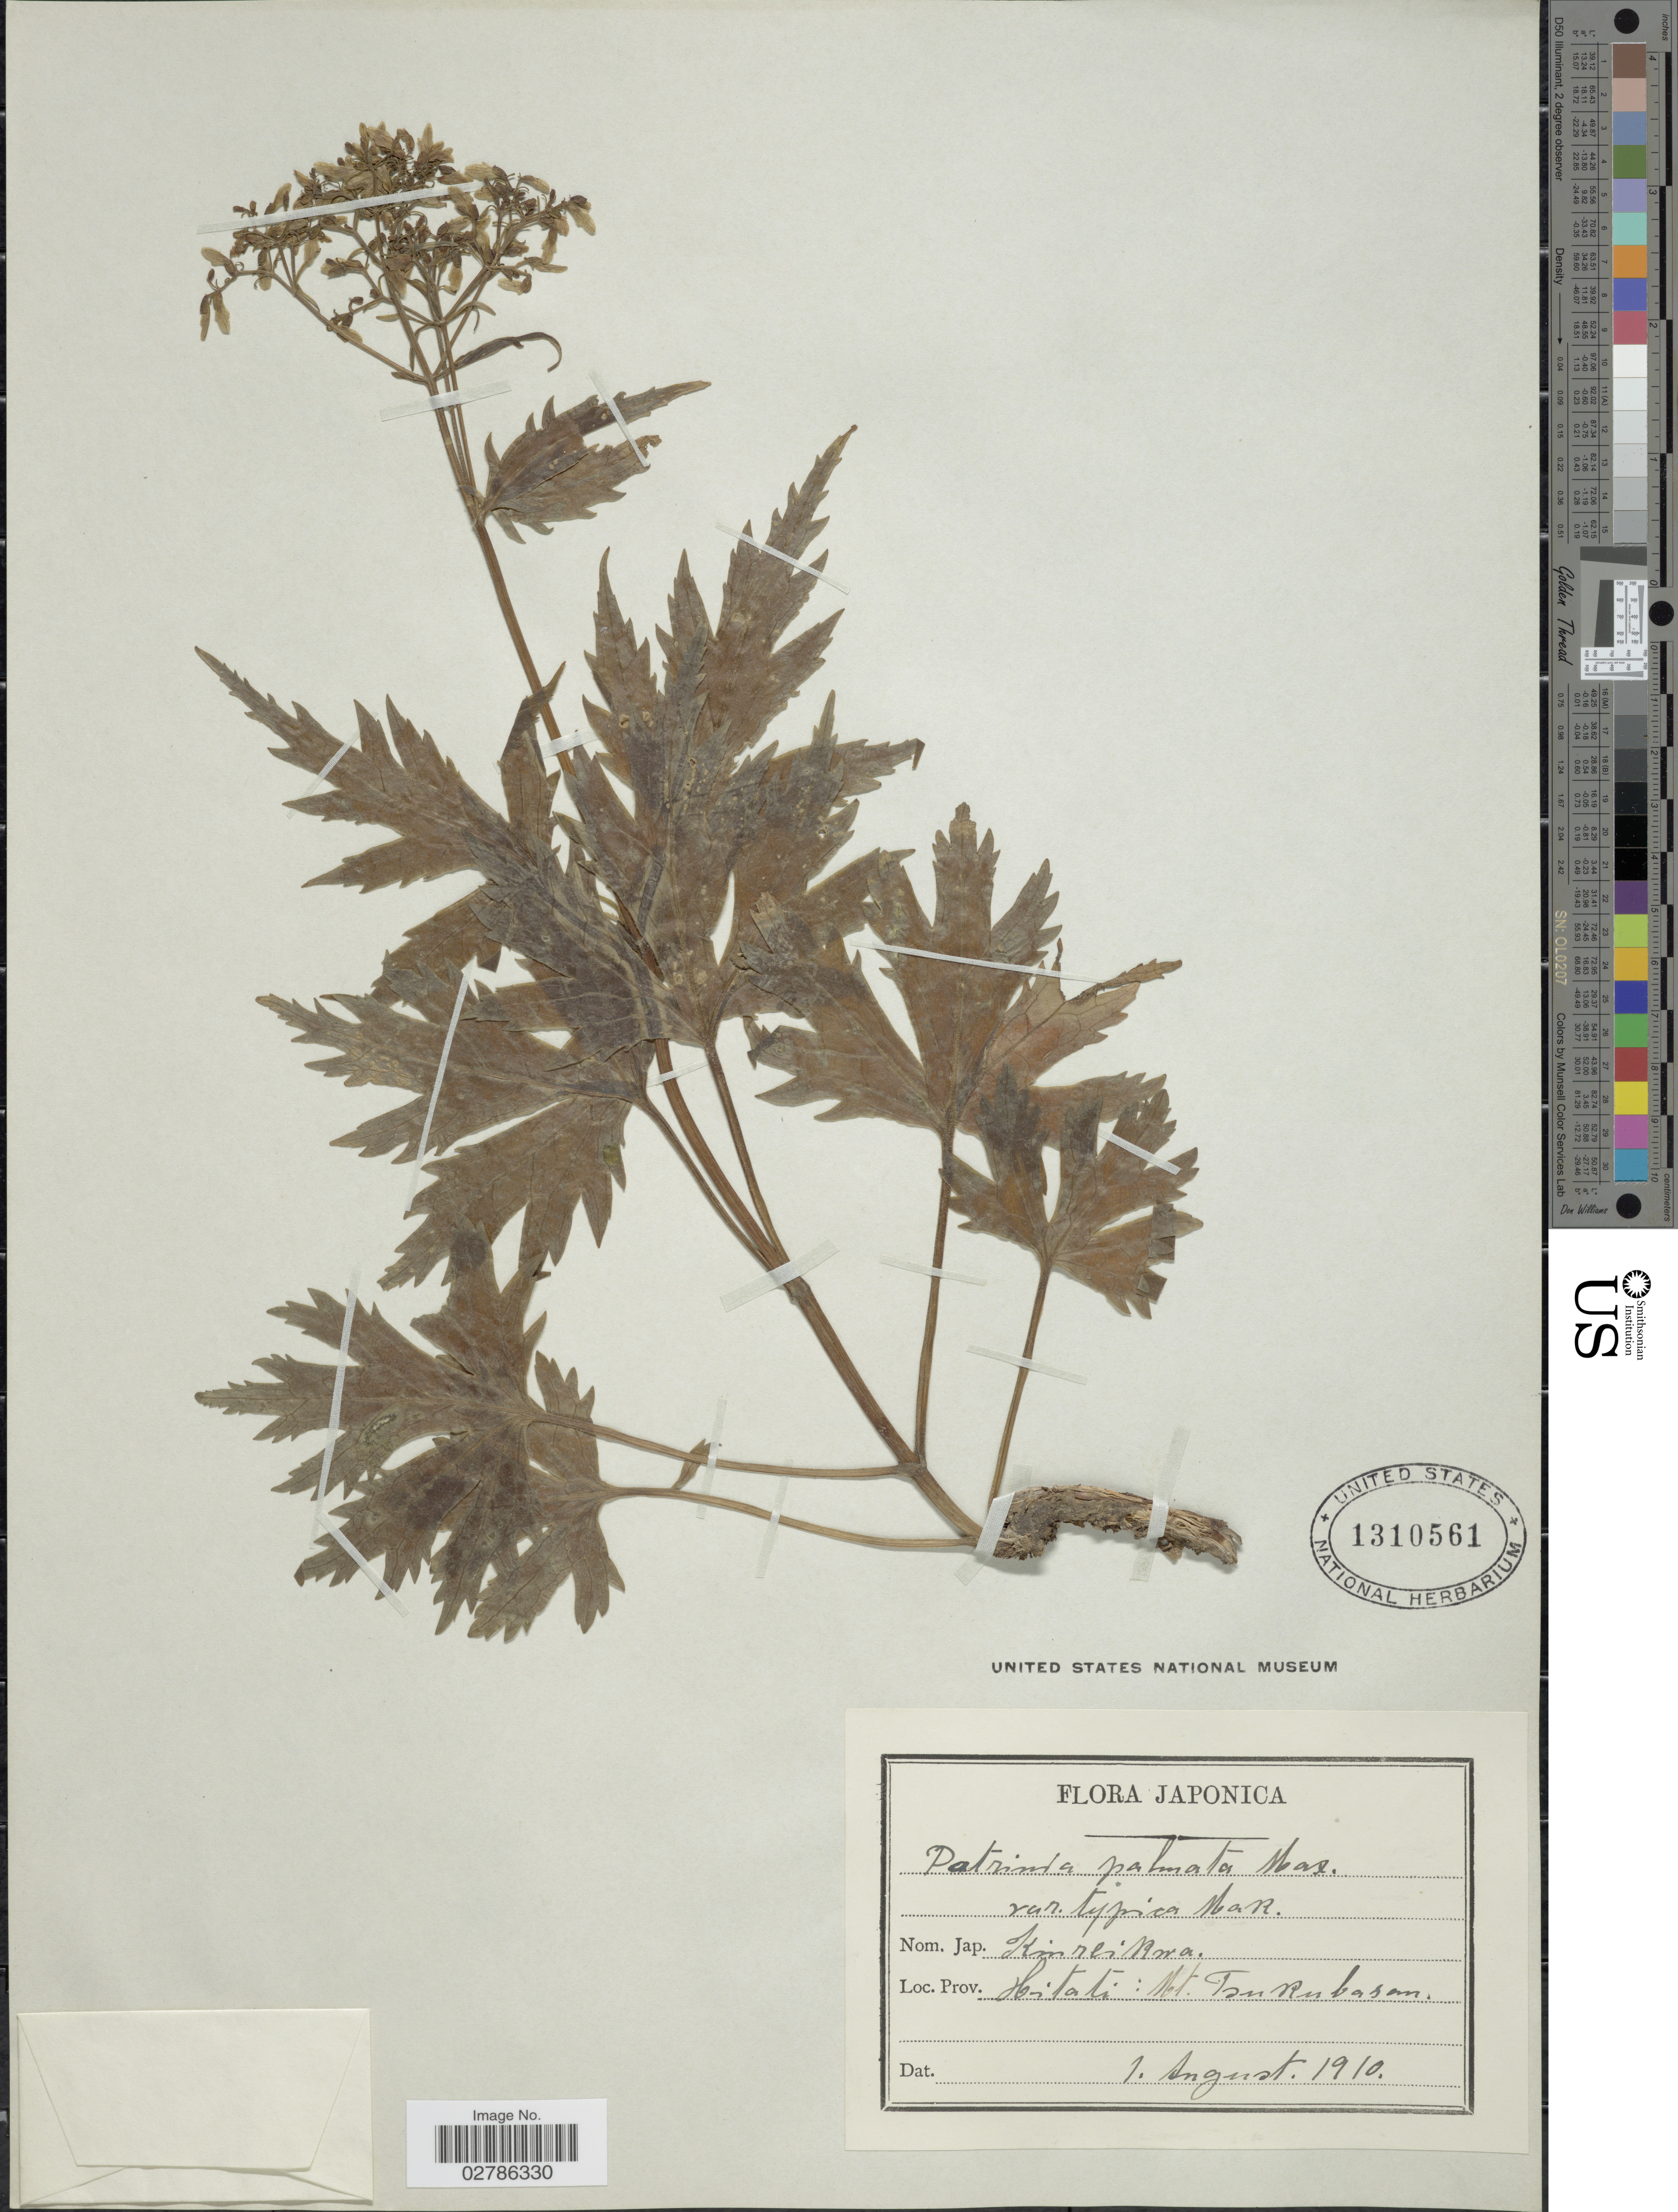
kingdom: Plantae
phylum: Tracheophyta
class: Magnoliopsida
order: Dipsacales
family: Caprifoliaceae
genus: Patrinia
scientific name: Patrinia palmata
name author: Maxim.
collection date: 1910-08-01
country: Japan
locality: Hitati, Mt. Tsukubasan.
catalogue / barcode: US 1310561